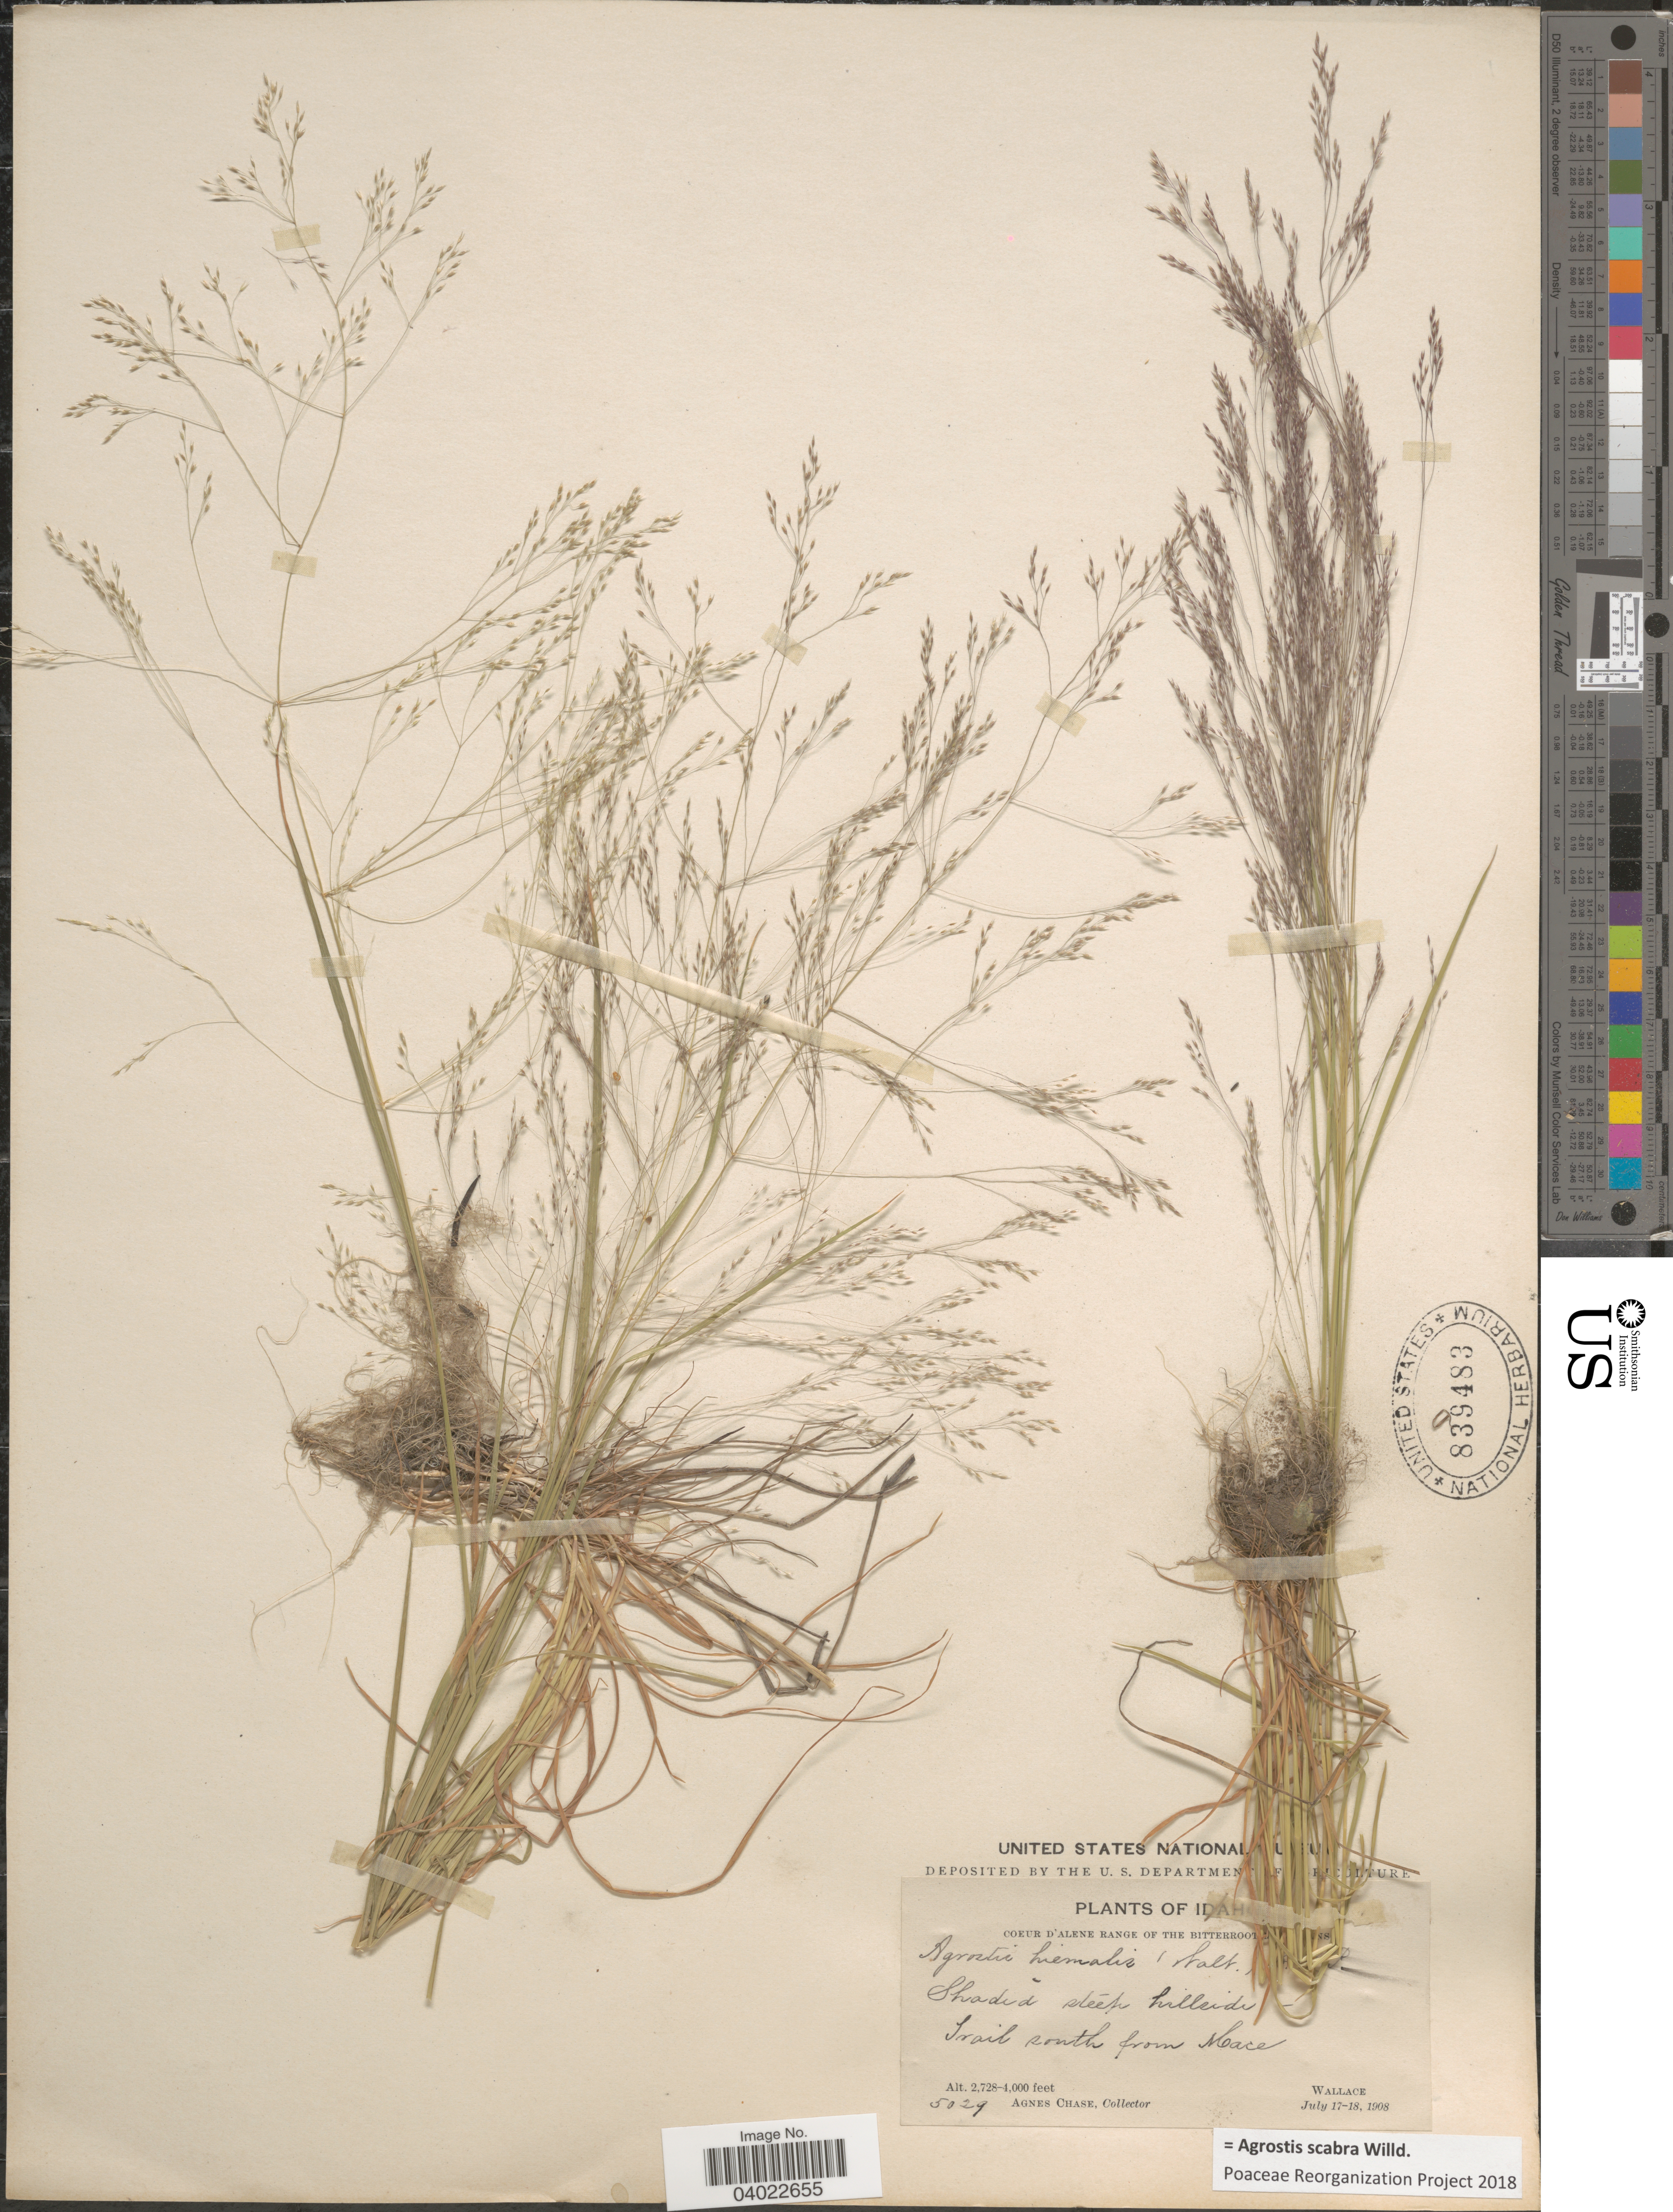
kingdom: Plantae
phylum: Tracheophyta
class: Liliopsida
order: Poales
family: Poaceae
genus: Agrostis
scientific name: Agrostis scabra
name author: Willd.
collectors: A. Chase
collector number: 5029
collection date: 1908-07-17/1908-07-18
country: United States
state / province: Idaho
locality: Coeur d'Alene Range of the Bitterroot Mountains. Trail south from Mace. Wallace.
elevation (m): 831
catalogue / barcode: US 839483